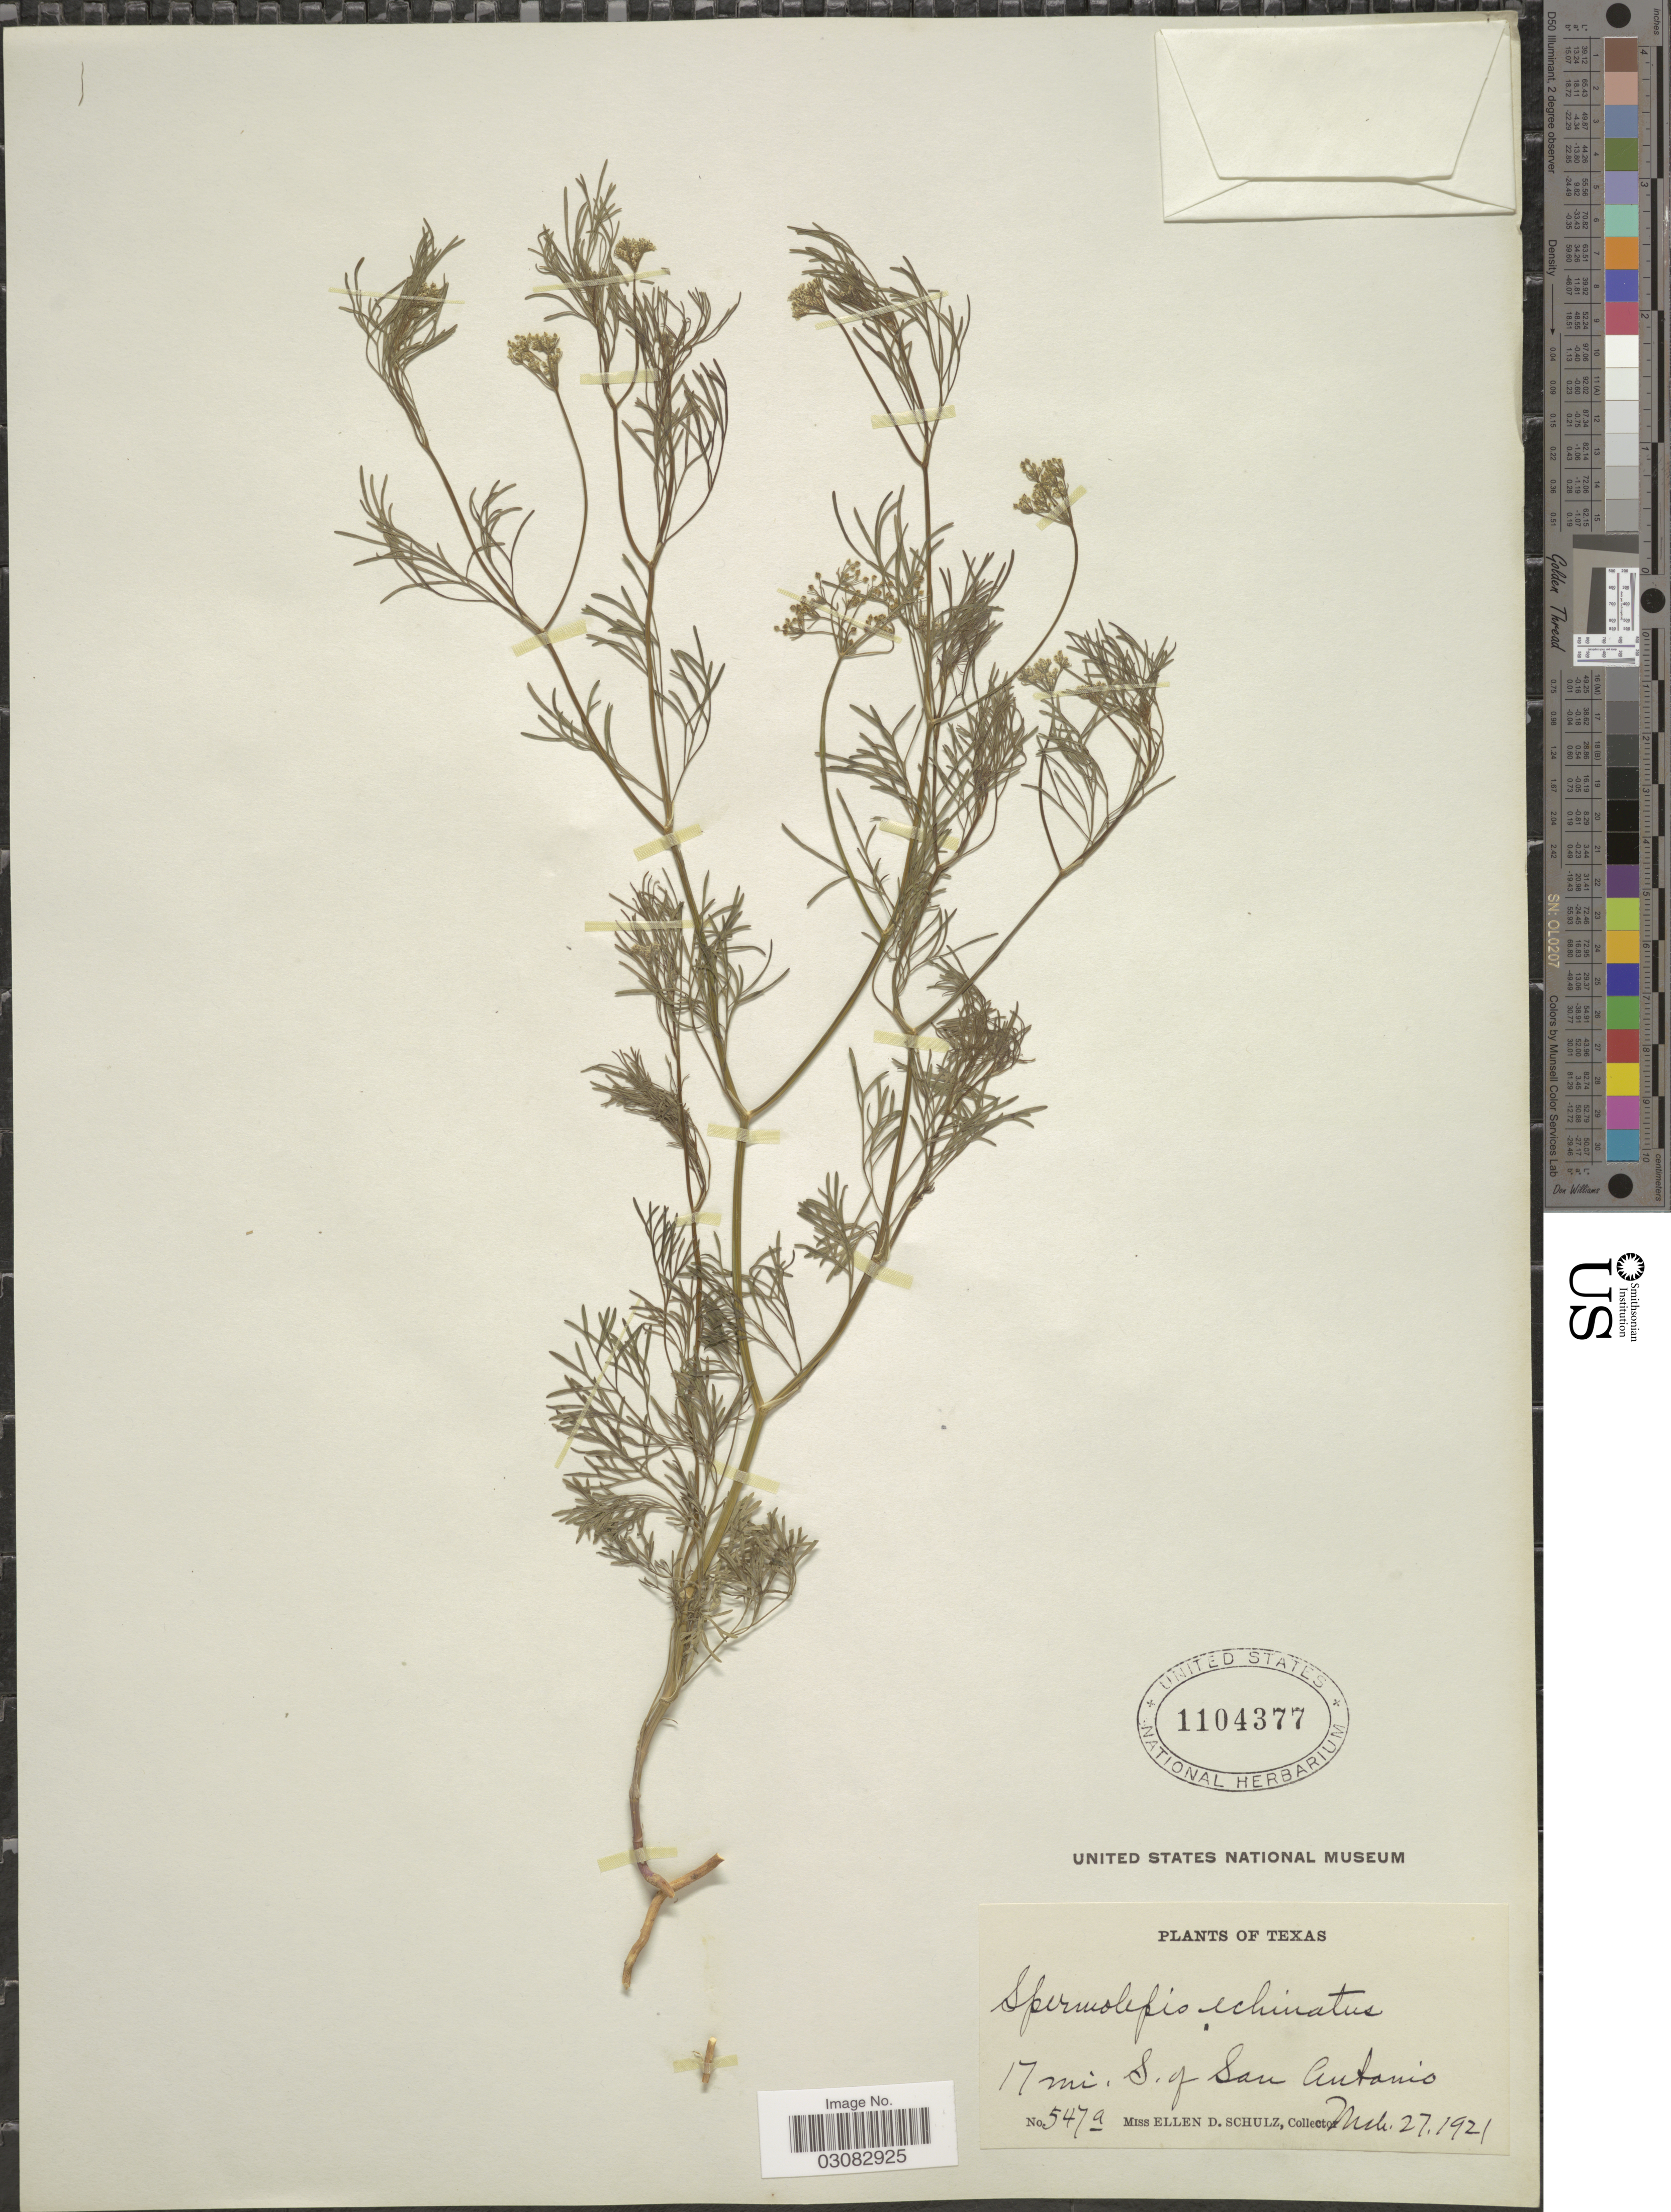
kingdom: Plantae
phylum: Tracheophyta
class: Magnoliopsida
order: Apiales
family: Apiaceae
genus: Spermolepis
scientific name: Spermolepis echinata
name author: (Nutt. ex DC.) A. Heller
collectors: E. D. Schulz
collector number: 547a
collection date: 1921-03-27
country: United States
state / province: Texas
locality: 17 mi. S. of San Antonio.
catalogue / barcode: US 1104377